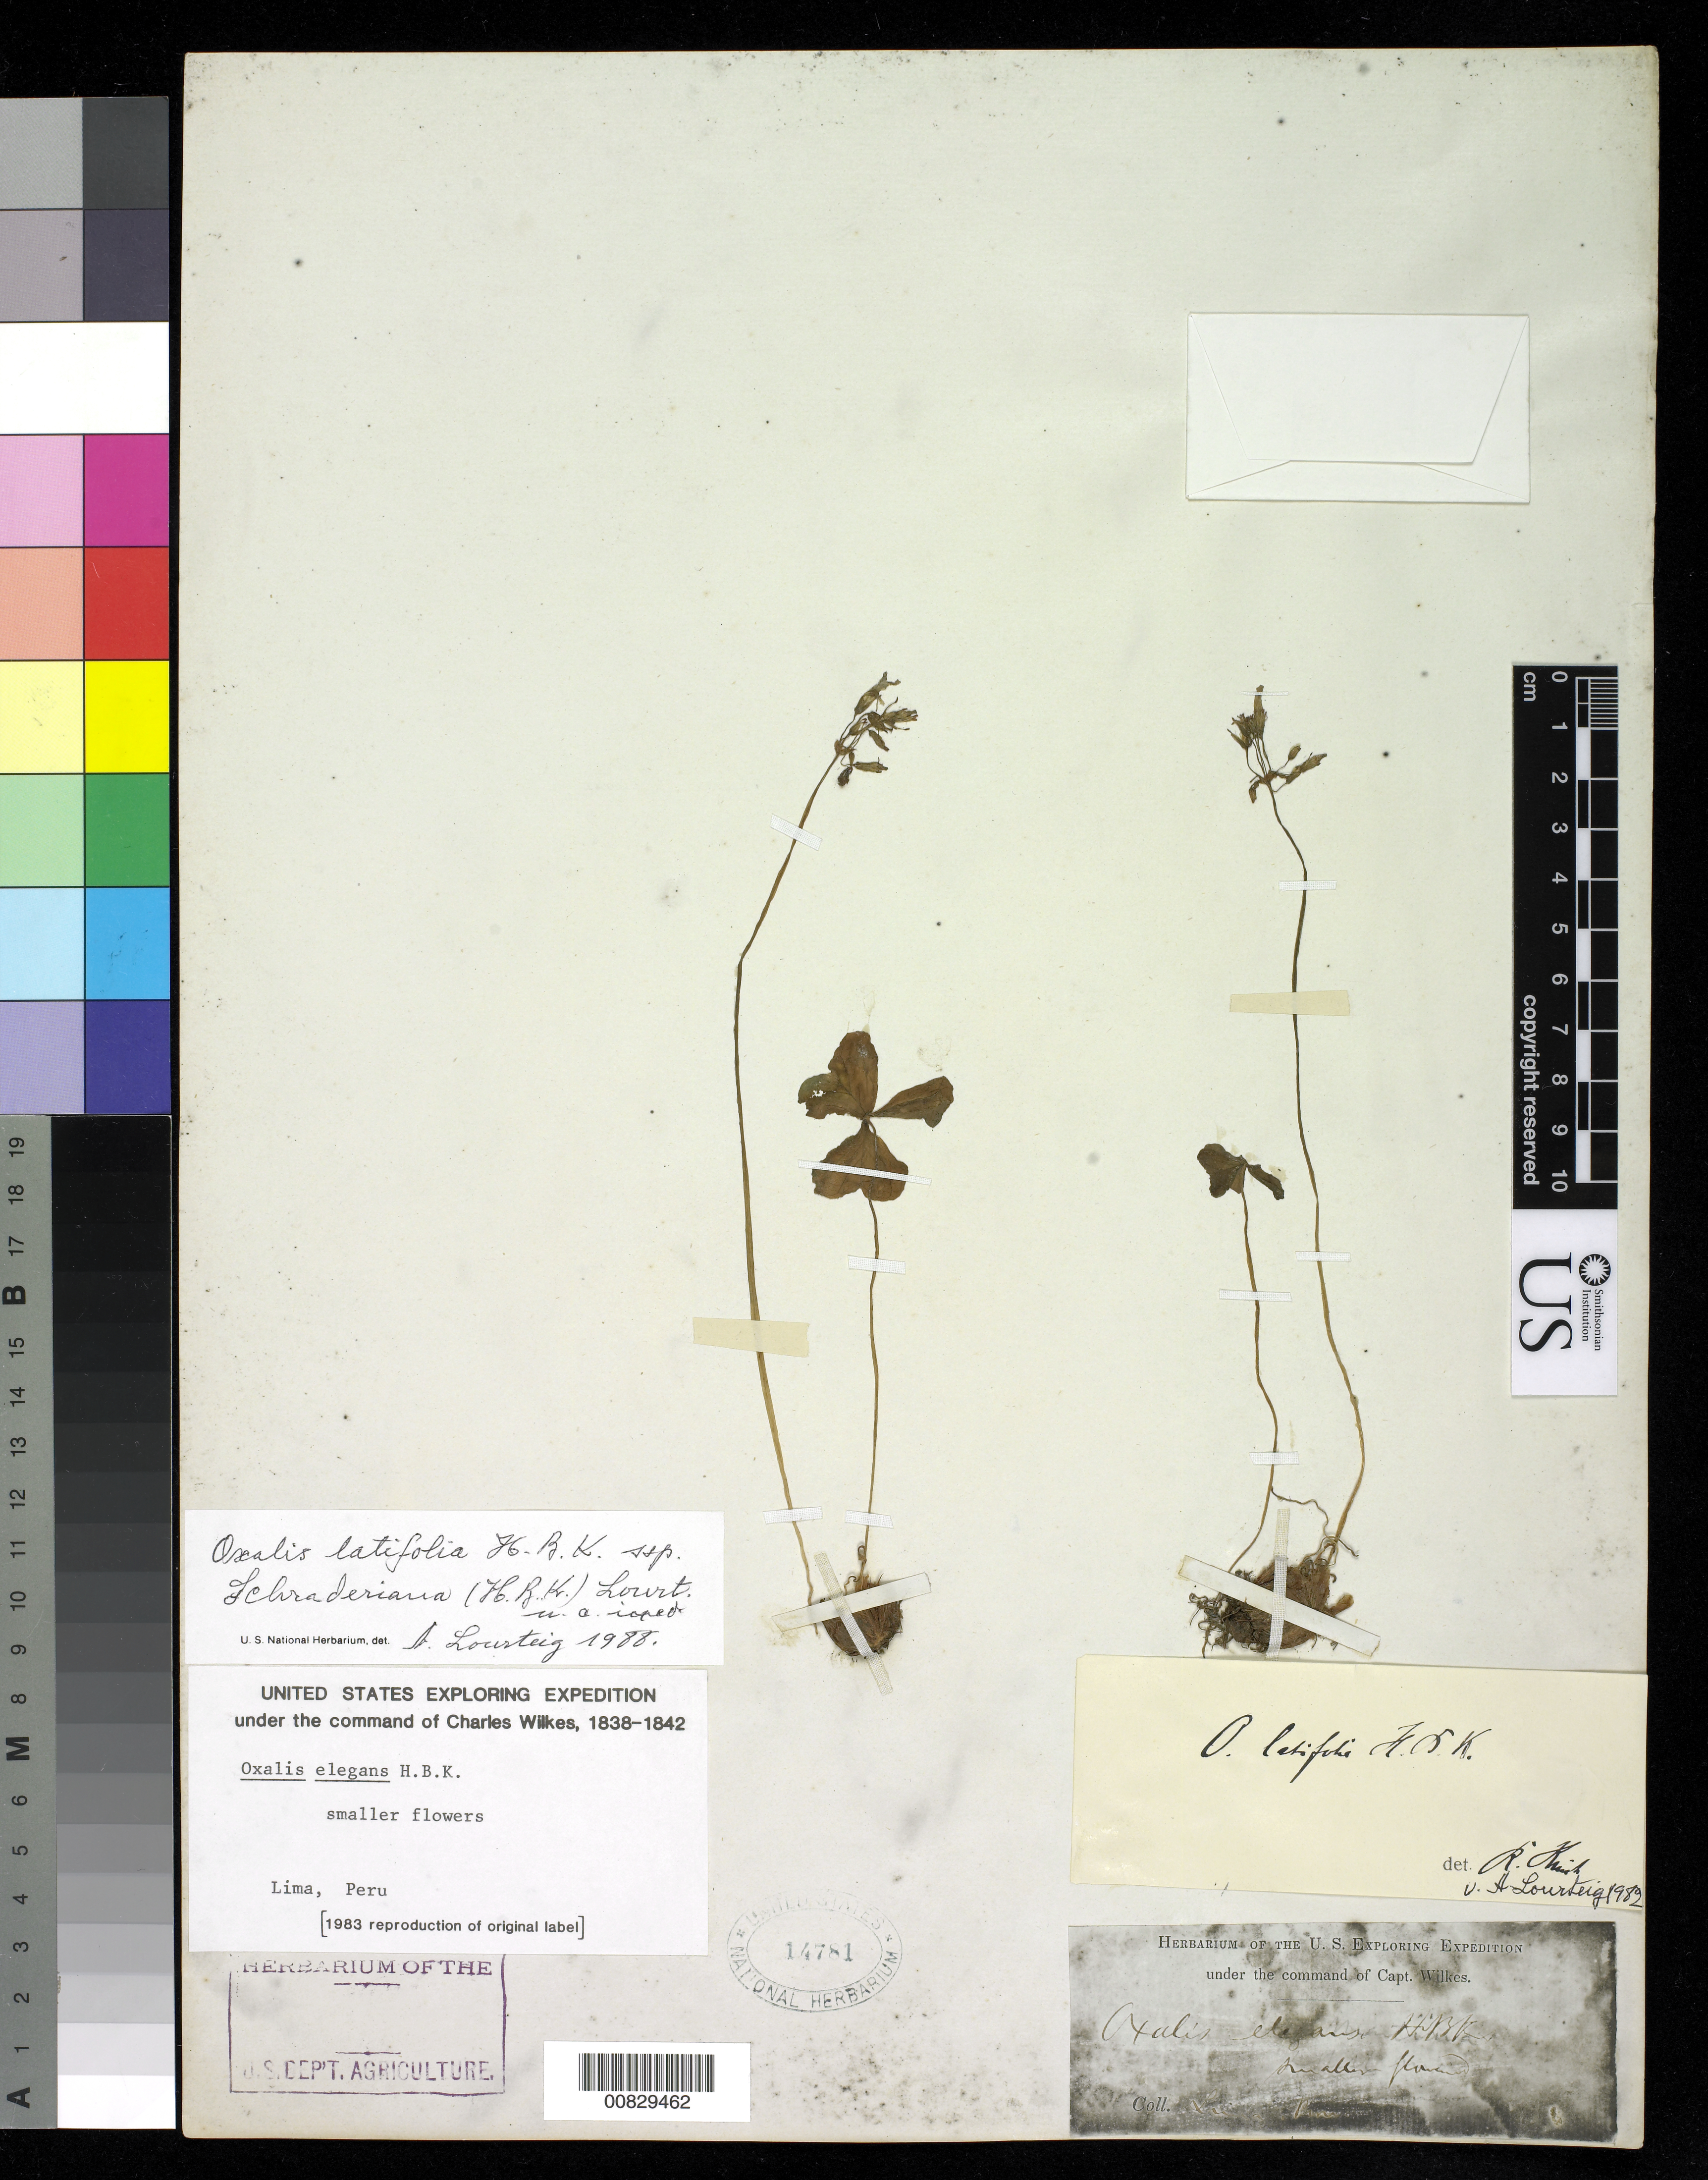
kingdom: Plantae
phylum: Tracheophyta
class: Magnoliopsida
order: Oxalidales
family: Oxalidaceae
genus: Oxalis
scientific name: Oxalis latifolia subsp. schraderiana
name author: (Kunth) Lourteig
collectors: Wilkes Explor. Exped.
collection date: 1838/1842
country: Peru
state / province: Lima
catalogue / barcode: US 14781